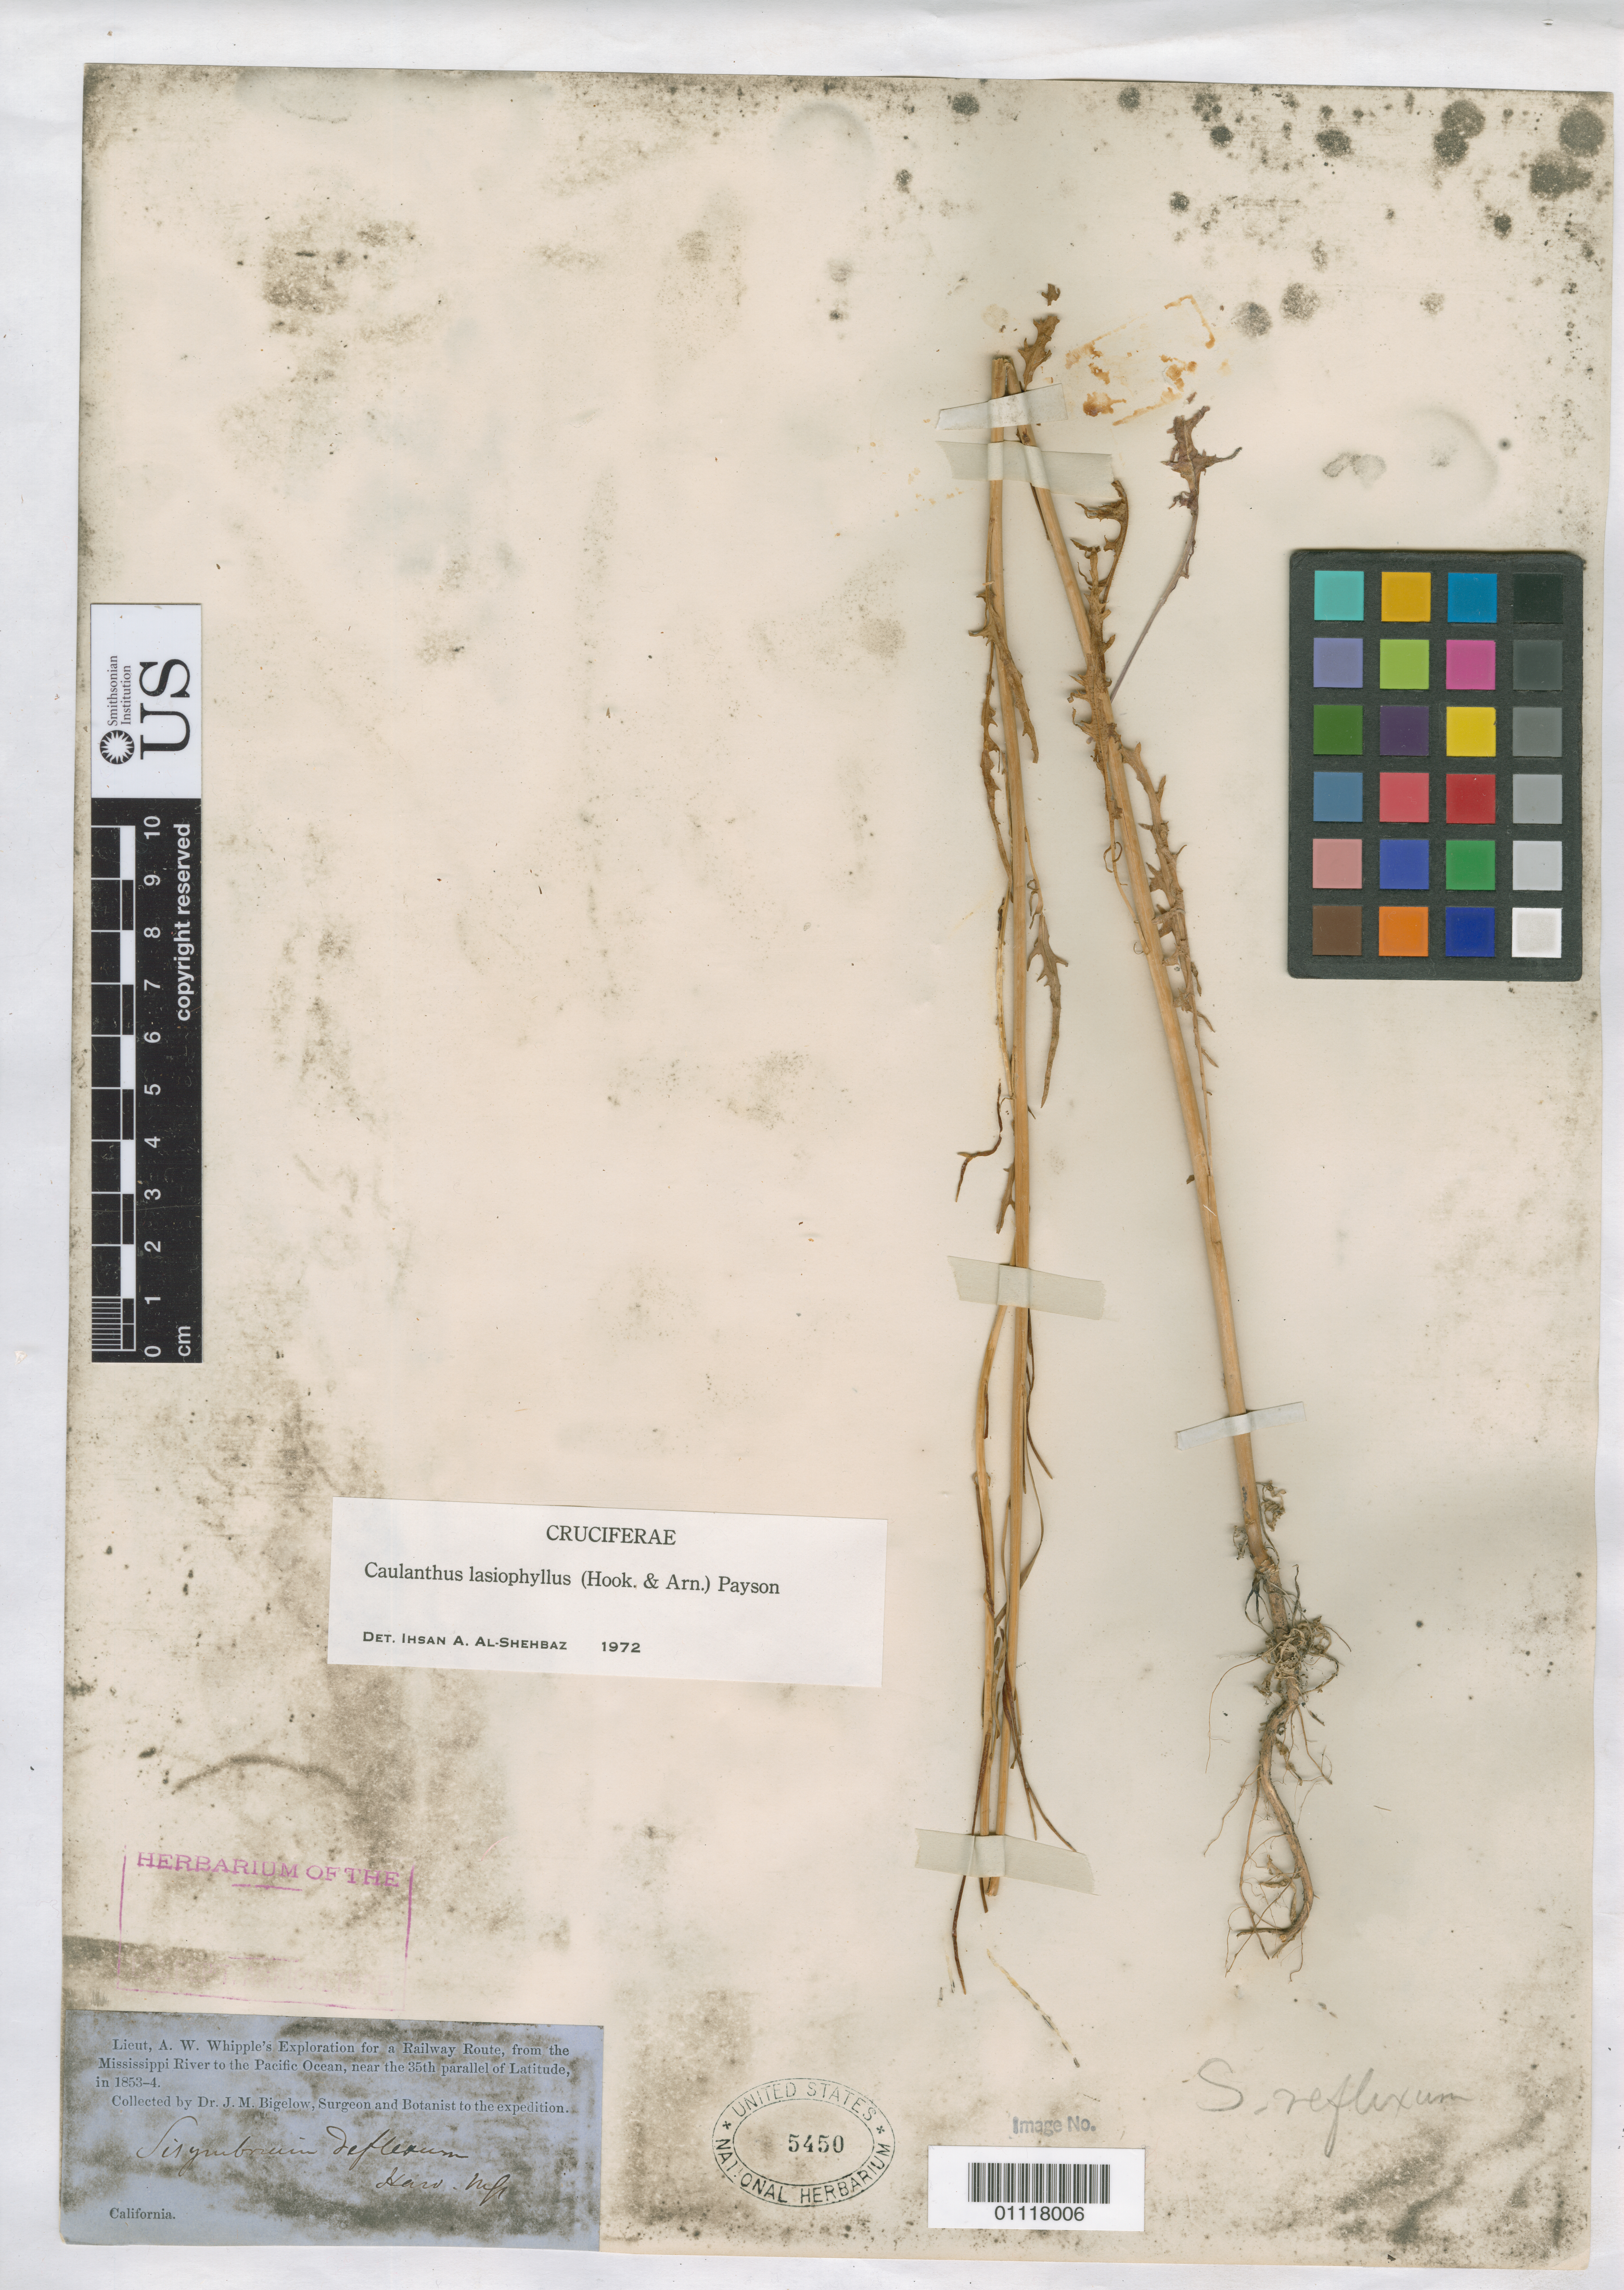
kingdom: Plantae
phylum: Tracheophyta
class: Magnoliopsida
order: Brassicales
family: Brassicaceae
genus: Caulanthus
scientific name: Caulanthus lasiophyllus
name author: (Hook. & Arn.) Payson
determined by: Al-Shehbaz, I. A., (MO), Missouri Botanical Garden (UNITED STATES)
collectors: J. M. Bigelow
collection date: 1853/1854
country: United States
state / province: California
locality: From the Mississippi River to the Pacific Ocean.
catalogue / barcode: US 5450